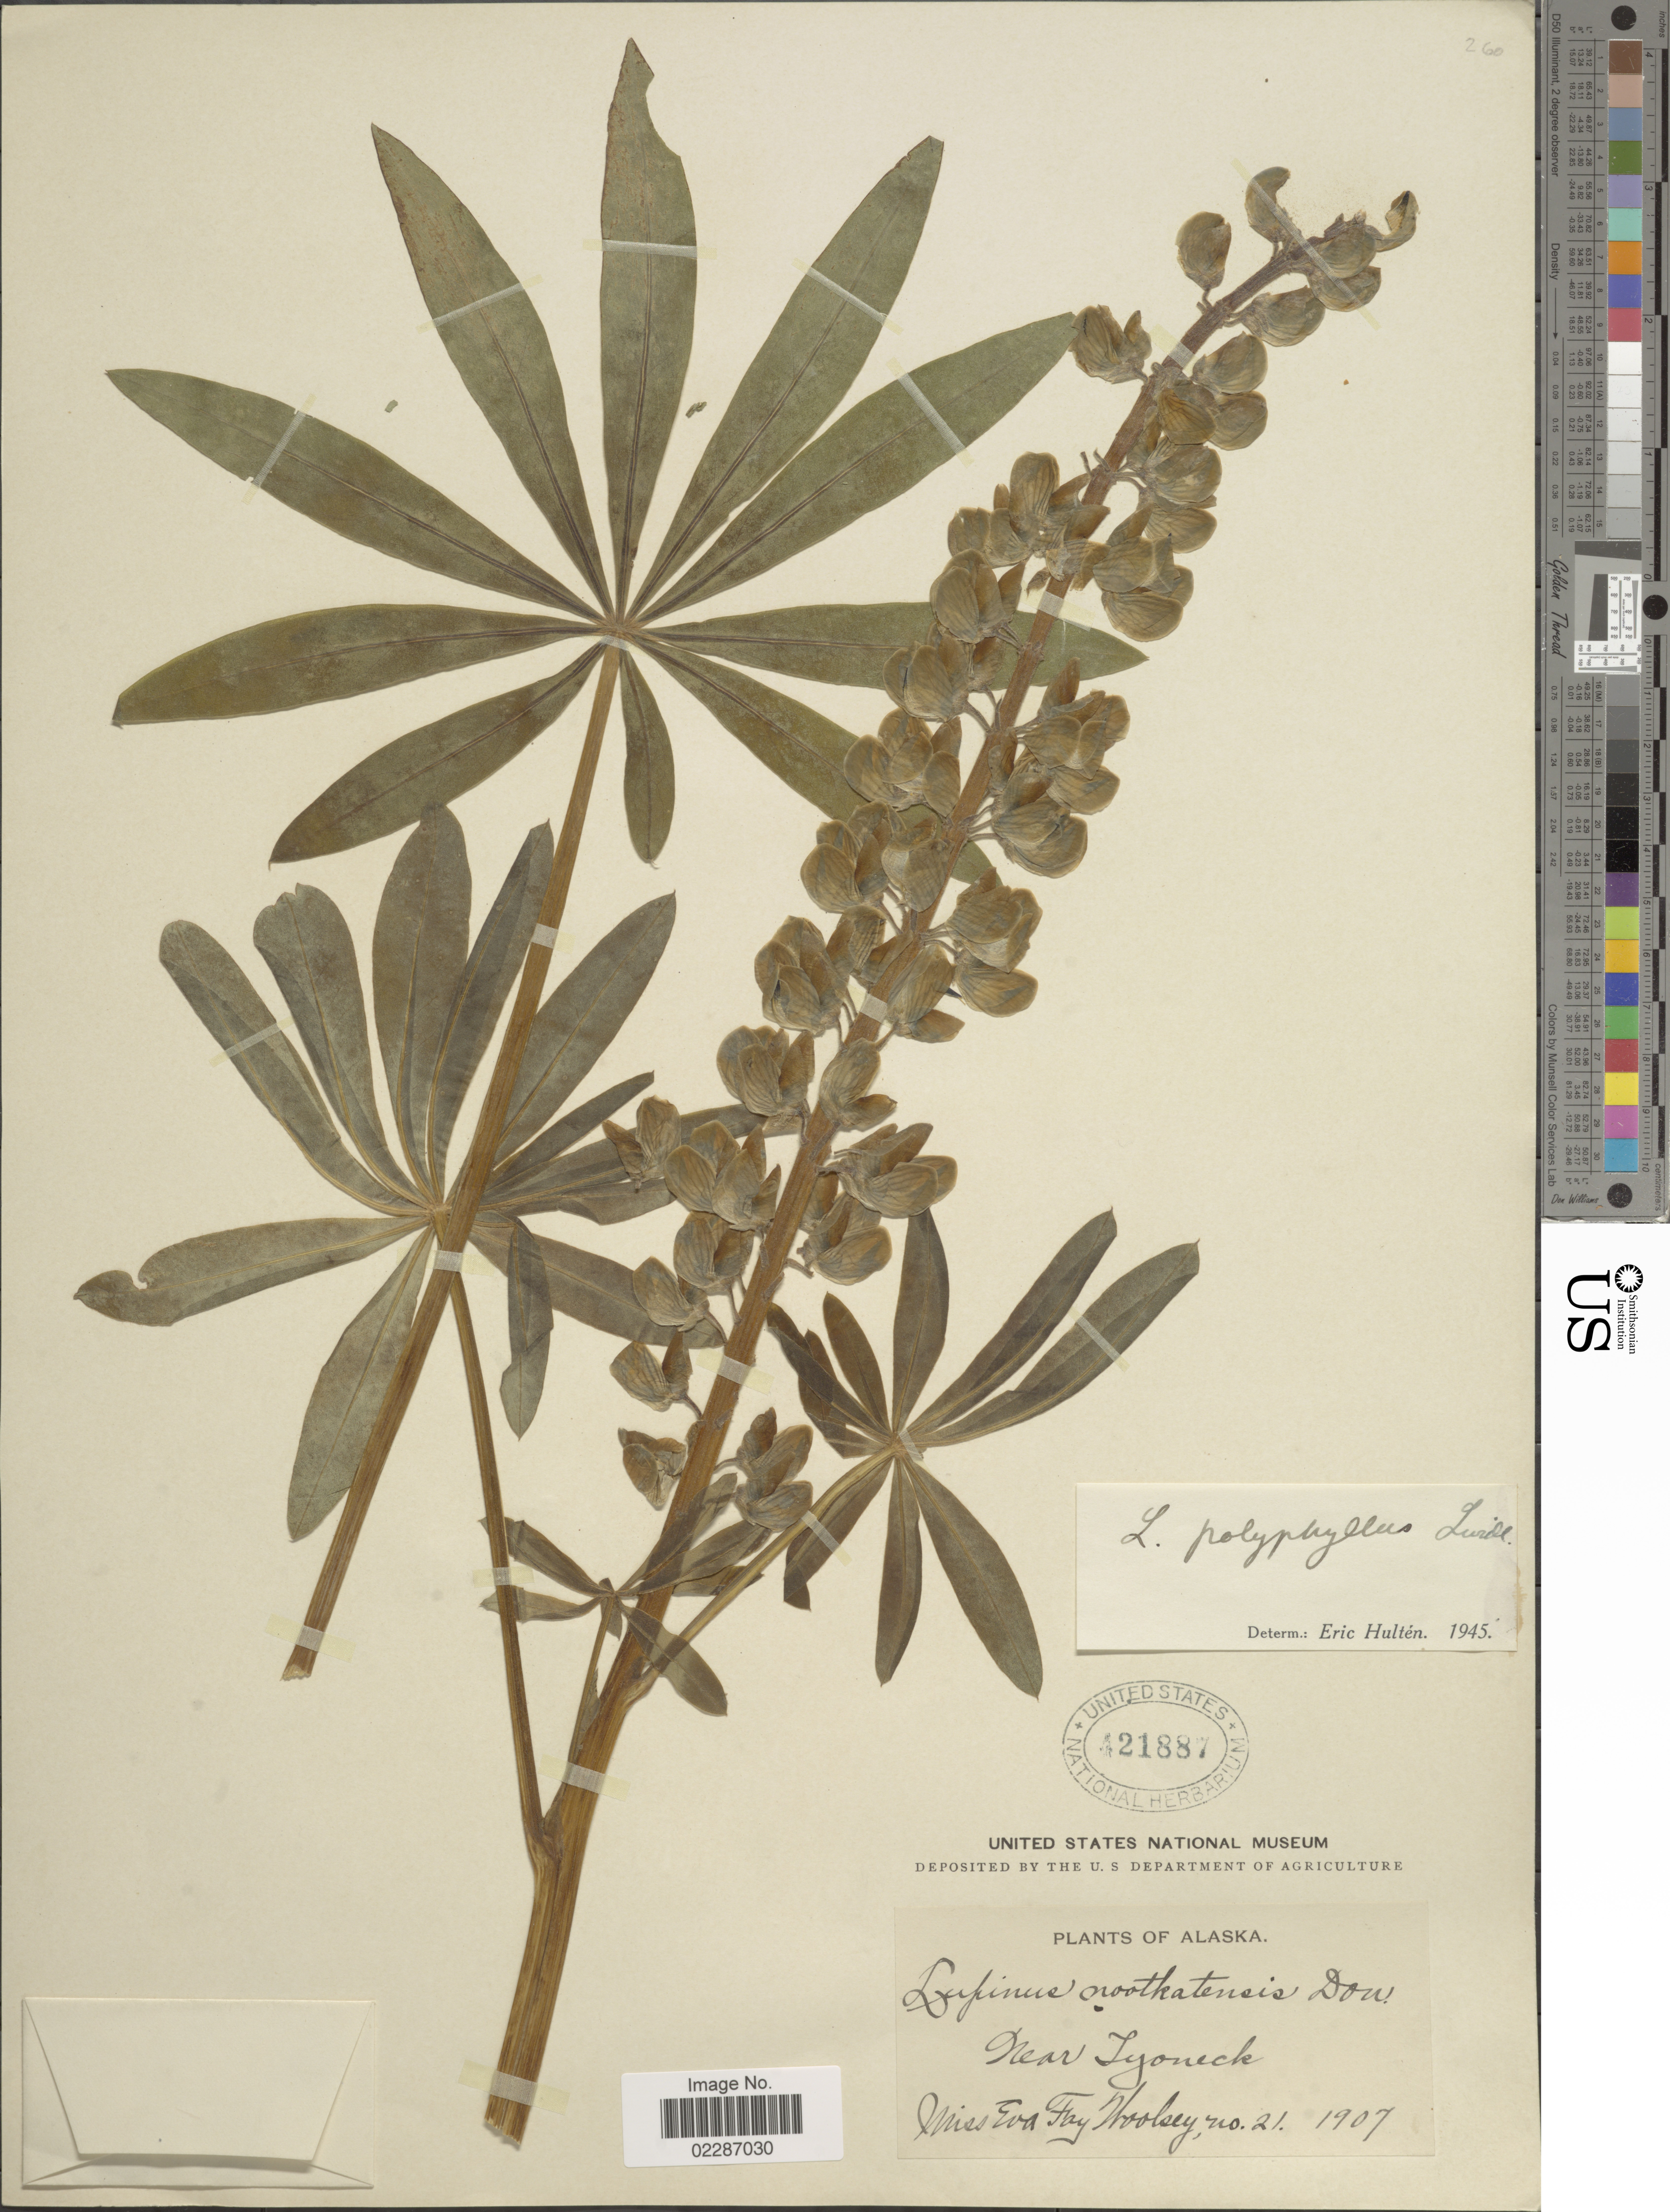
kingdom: Plantae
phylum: Tracheophyta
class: Magnoliopsida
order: Fabales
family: Fabaceae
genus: Lupinus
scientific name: Lupinus polyphyllus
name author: Lindl.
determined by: Hultén, E.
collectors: E. Woolsey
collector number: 21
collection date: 1907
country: United States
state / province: Alaska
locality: Near Tyoneck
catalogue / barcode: US 421887